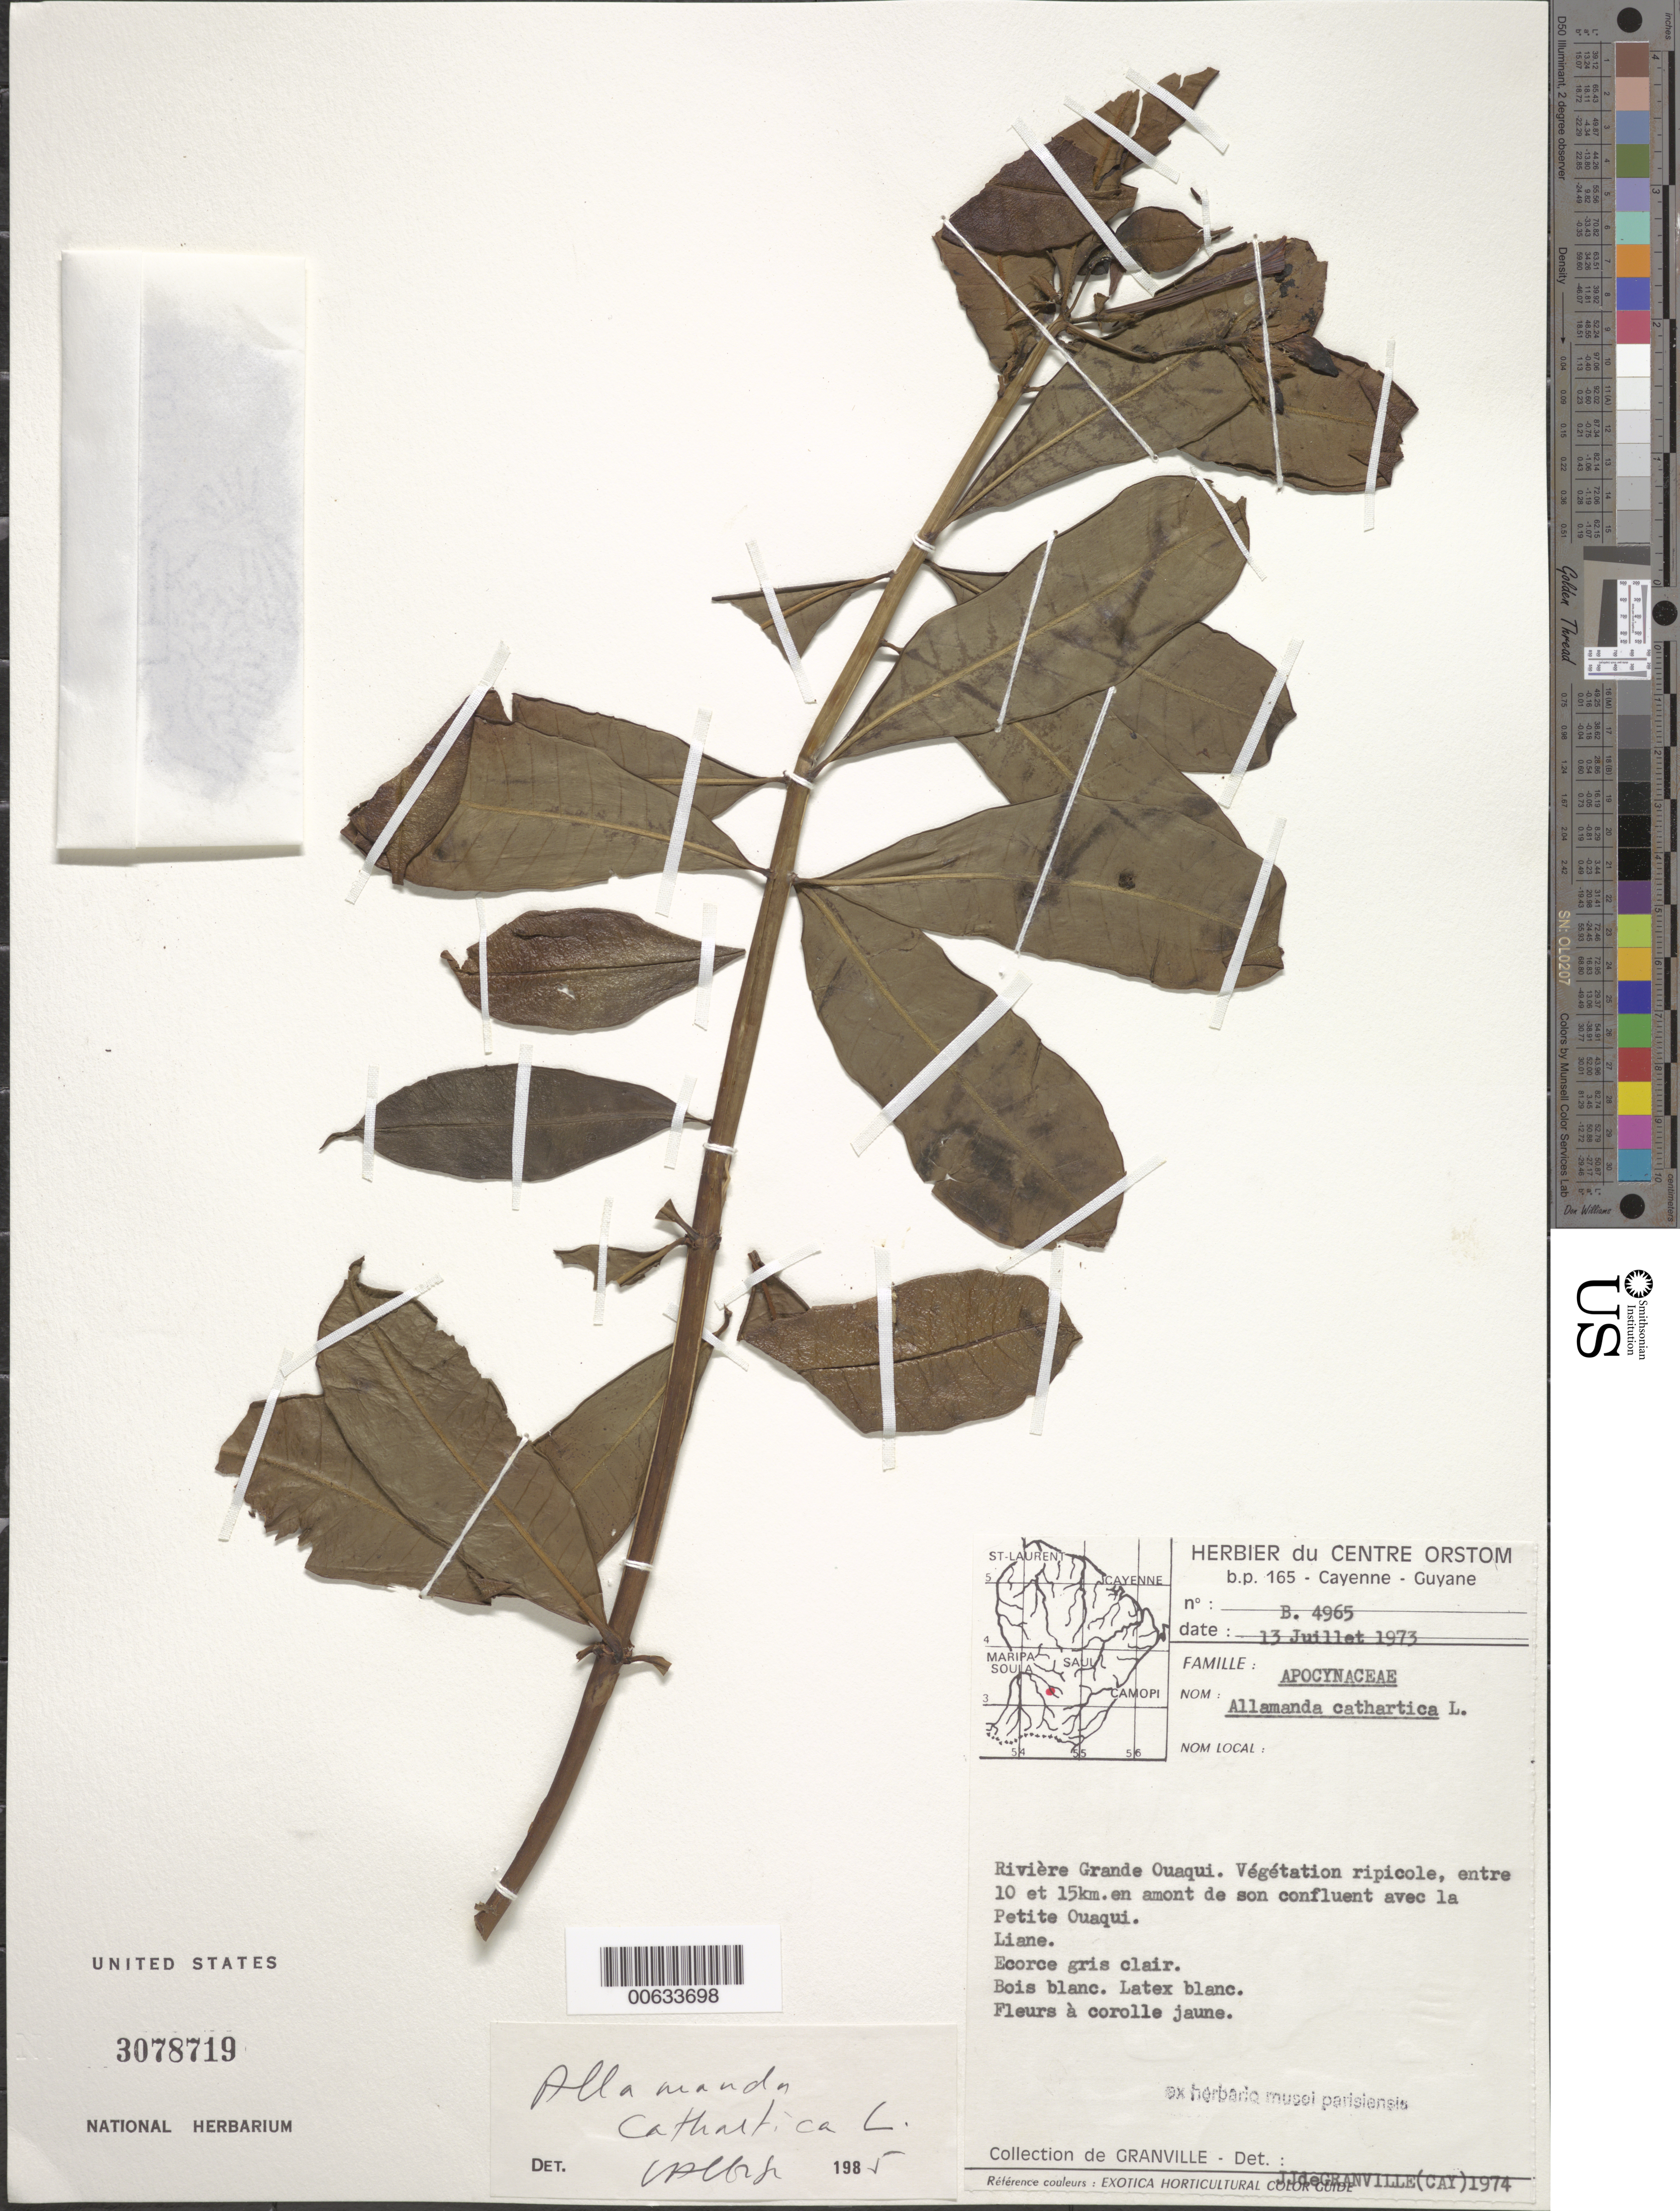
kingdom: Plantae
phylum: Tracheophyta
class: Magnoliopsida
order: Gentianales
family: Apocynaceae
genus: Allamanda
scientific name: Allamanda cathartica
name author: L.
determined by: Allorge, L.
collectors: J.-J. de Granville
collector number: B 4965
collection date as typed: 13-Jul-73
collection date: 1973-07-13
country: French Guiana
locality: Rivière Grande Ouapui, entre 10 et 15km en amont de son confluent avec la Petite Ouaqui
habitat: Vegetation ripicole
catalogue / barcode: US 3078719